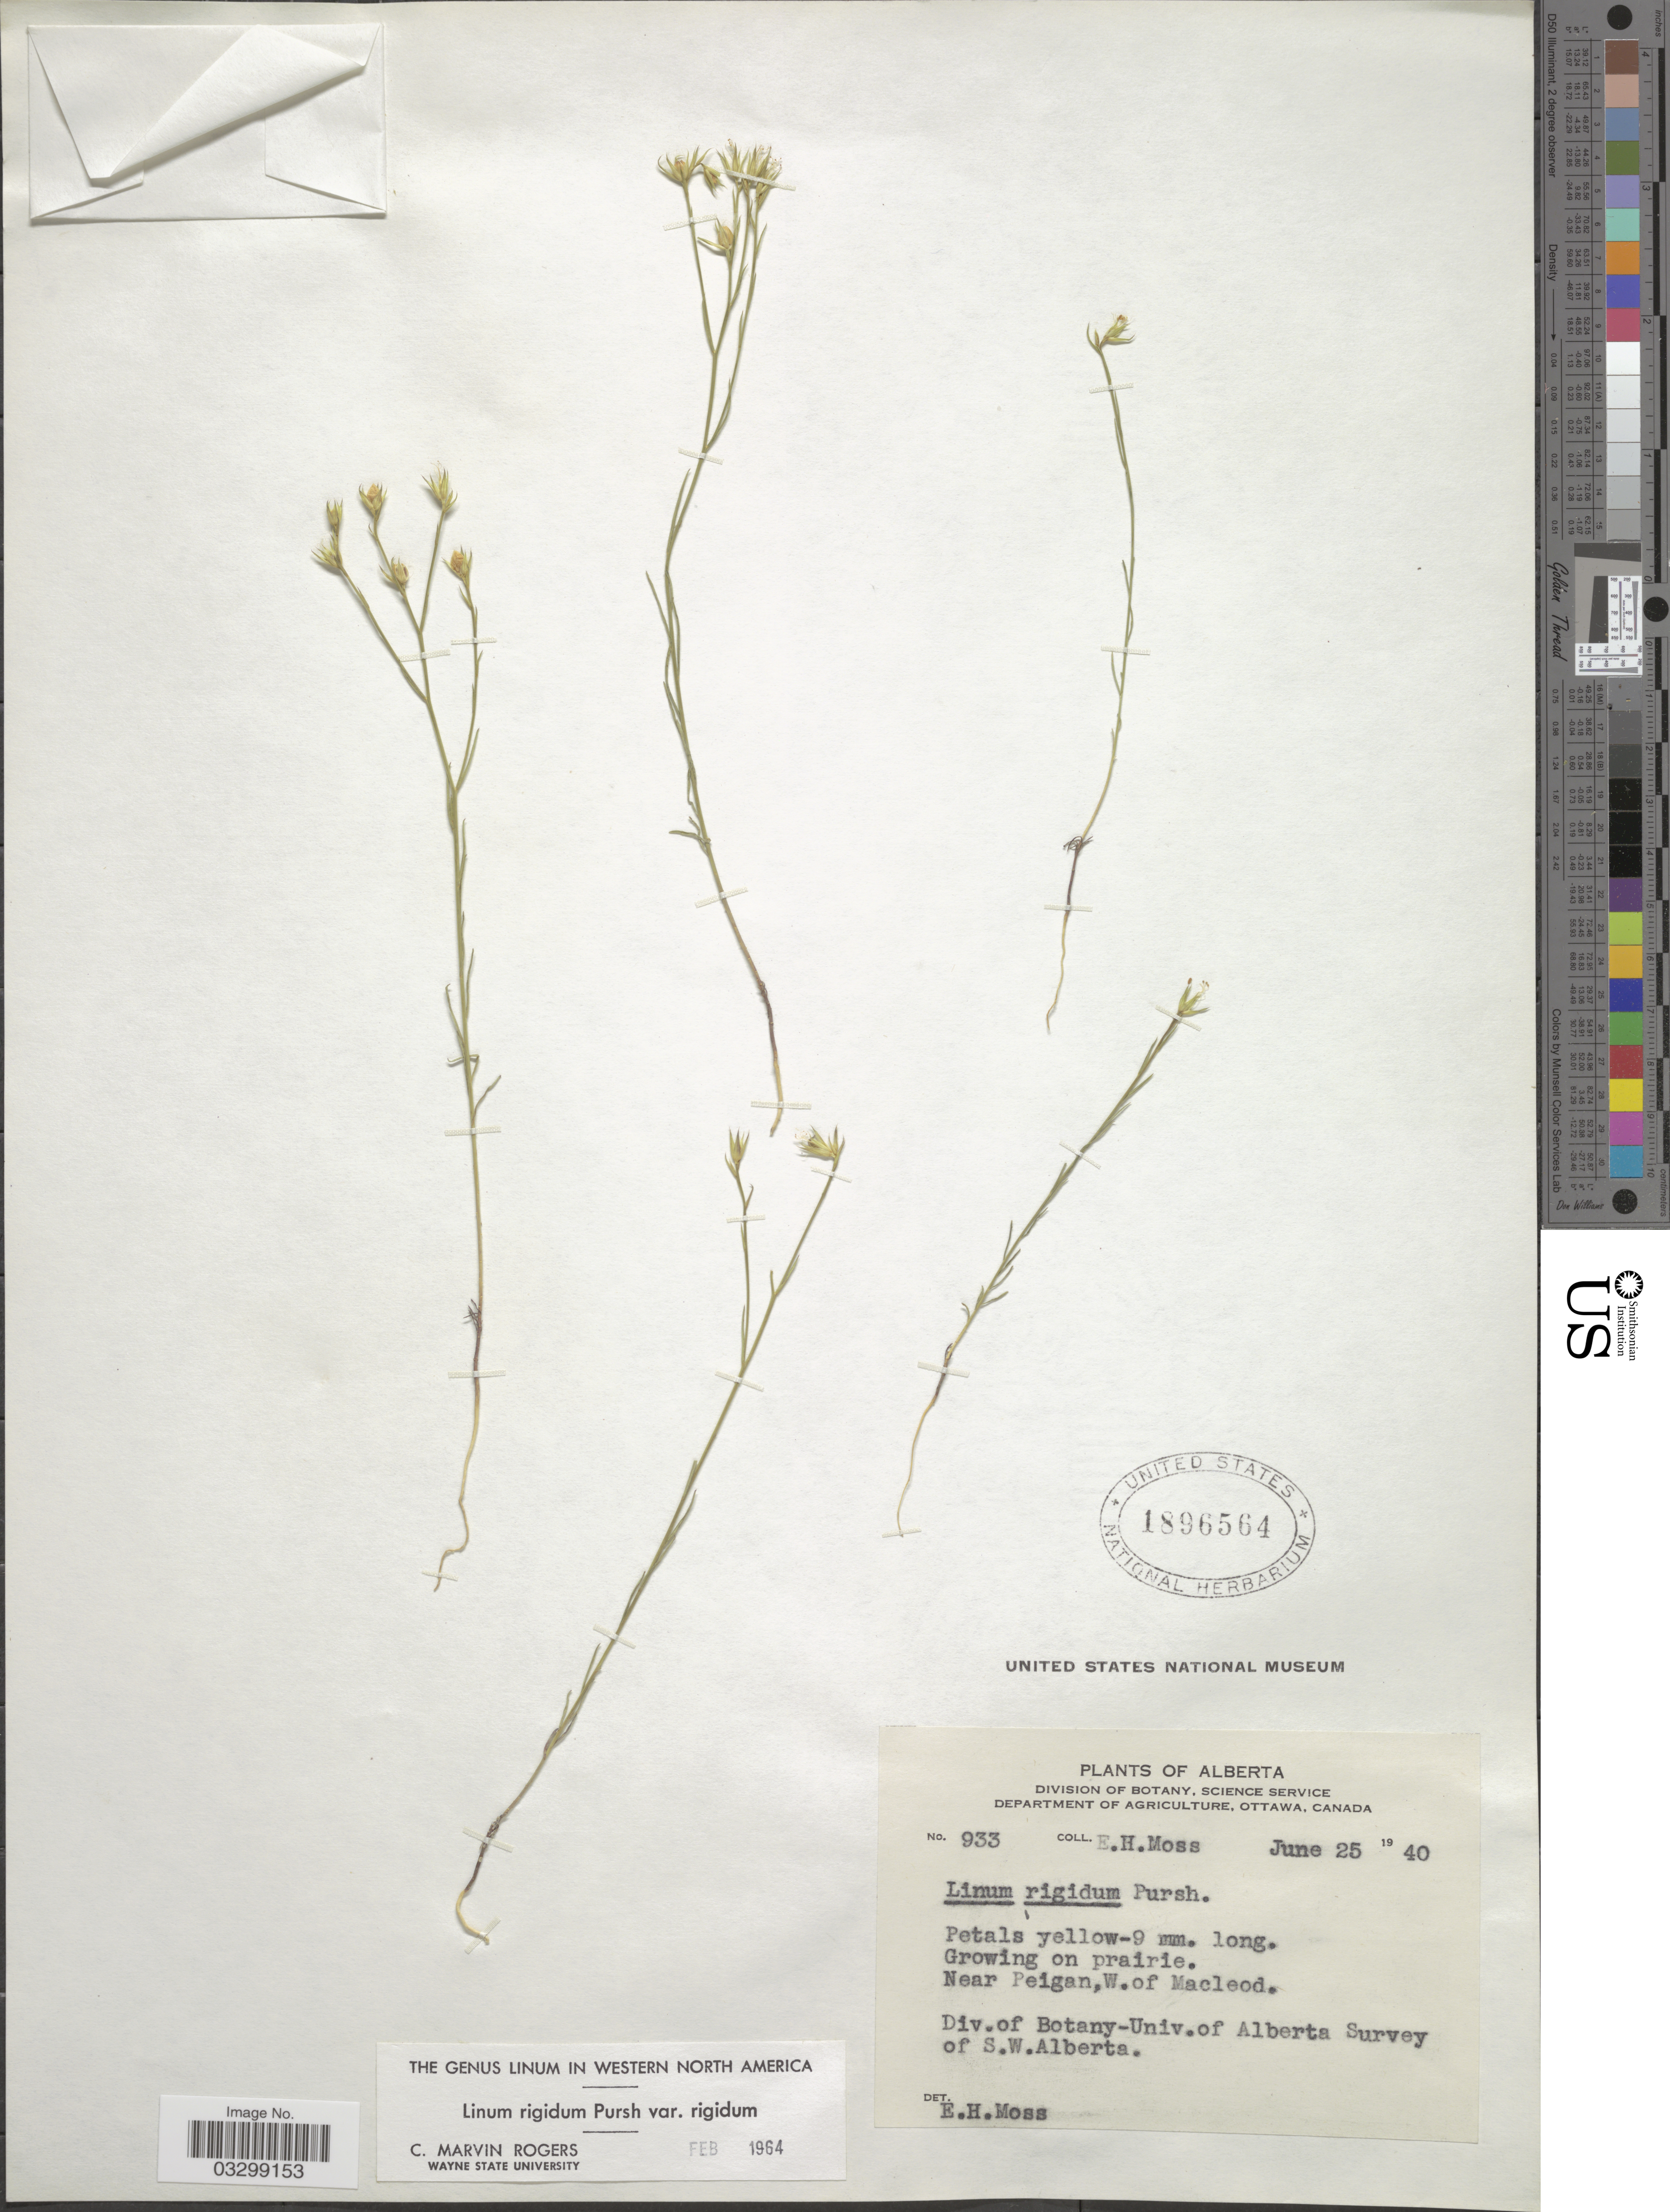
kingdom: Plantae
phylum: Tracheophyta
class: Magnoliopsida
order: Malpighiales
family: Linaceae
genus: Linum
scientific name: Linum rigidum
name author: Pursh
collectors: E. Moss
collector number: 933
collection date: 1940-06-25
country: Canada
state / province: Alberta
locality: Near Peigan, W. of Macleod. Div. of Botany-Univ. of Alberta Survey of S.W. Alberta.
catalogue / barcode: US 1896564